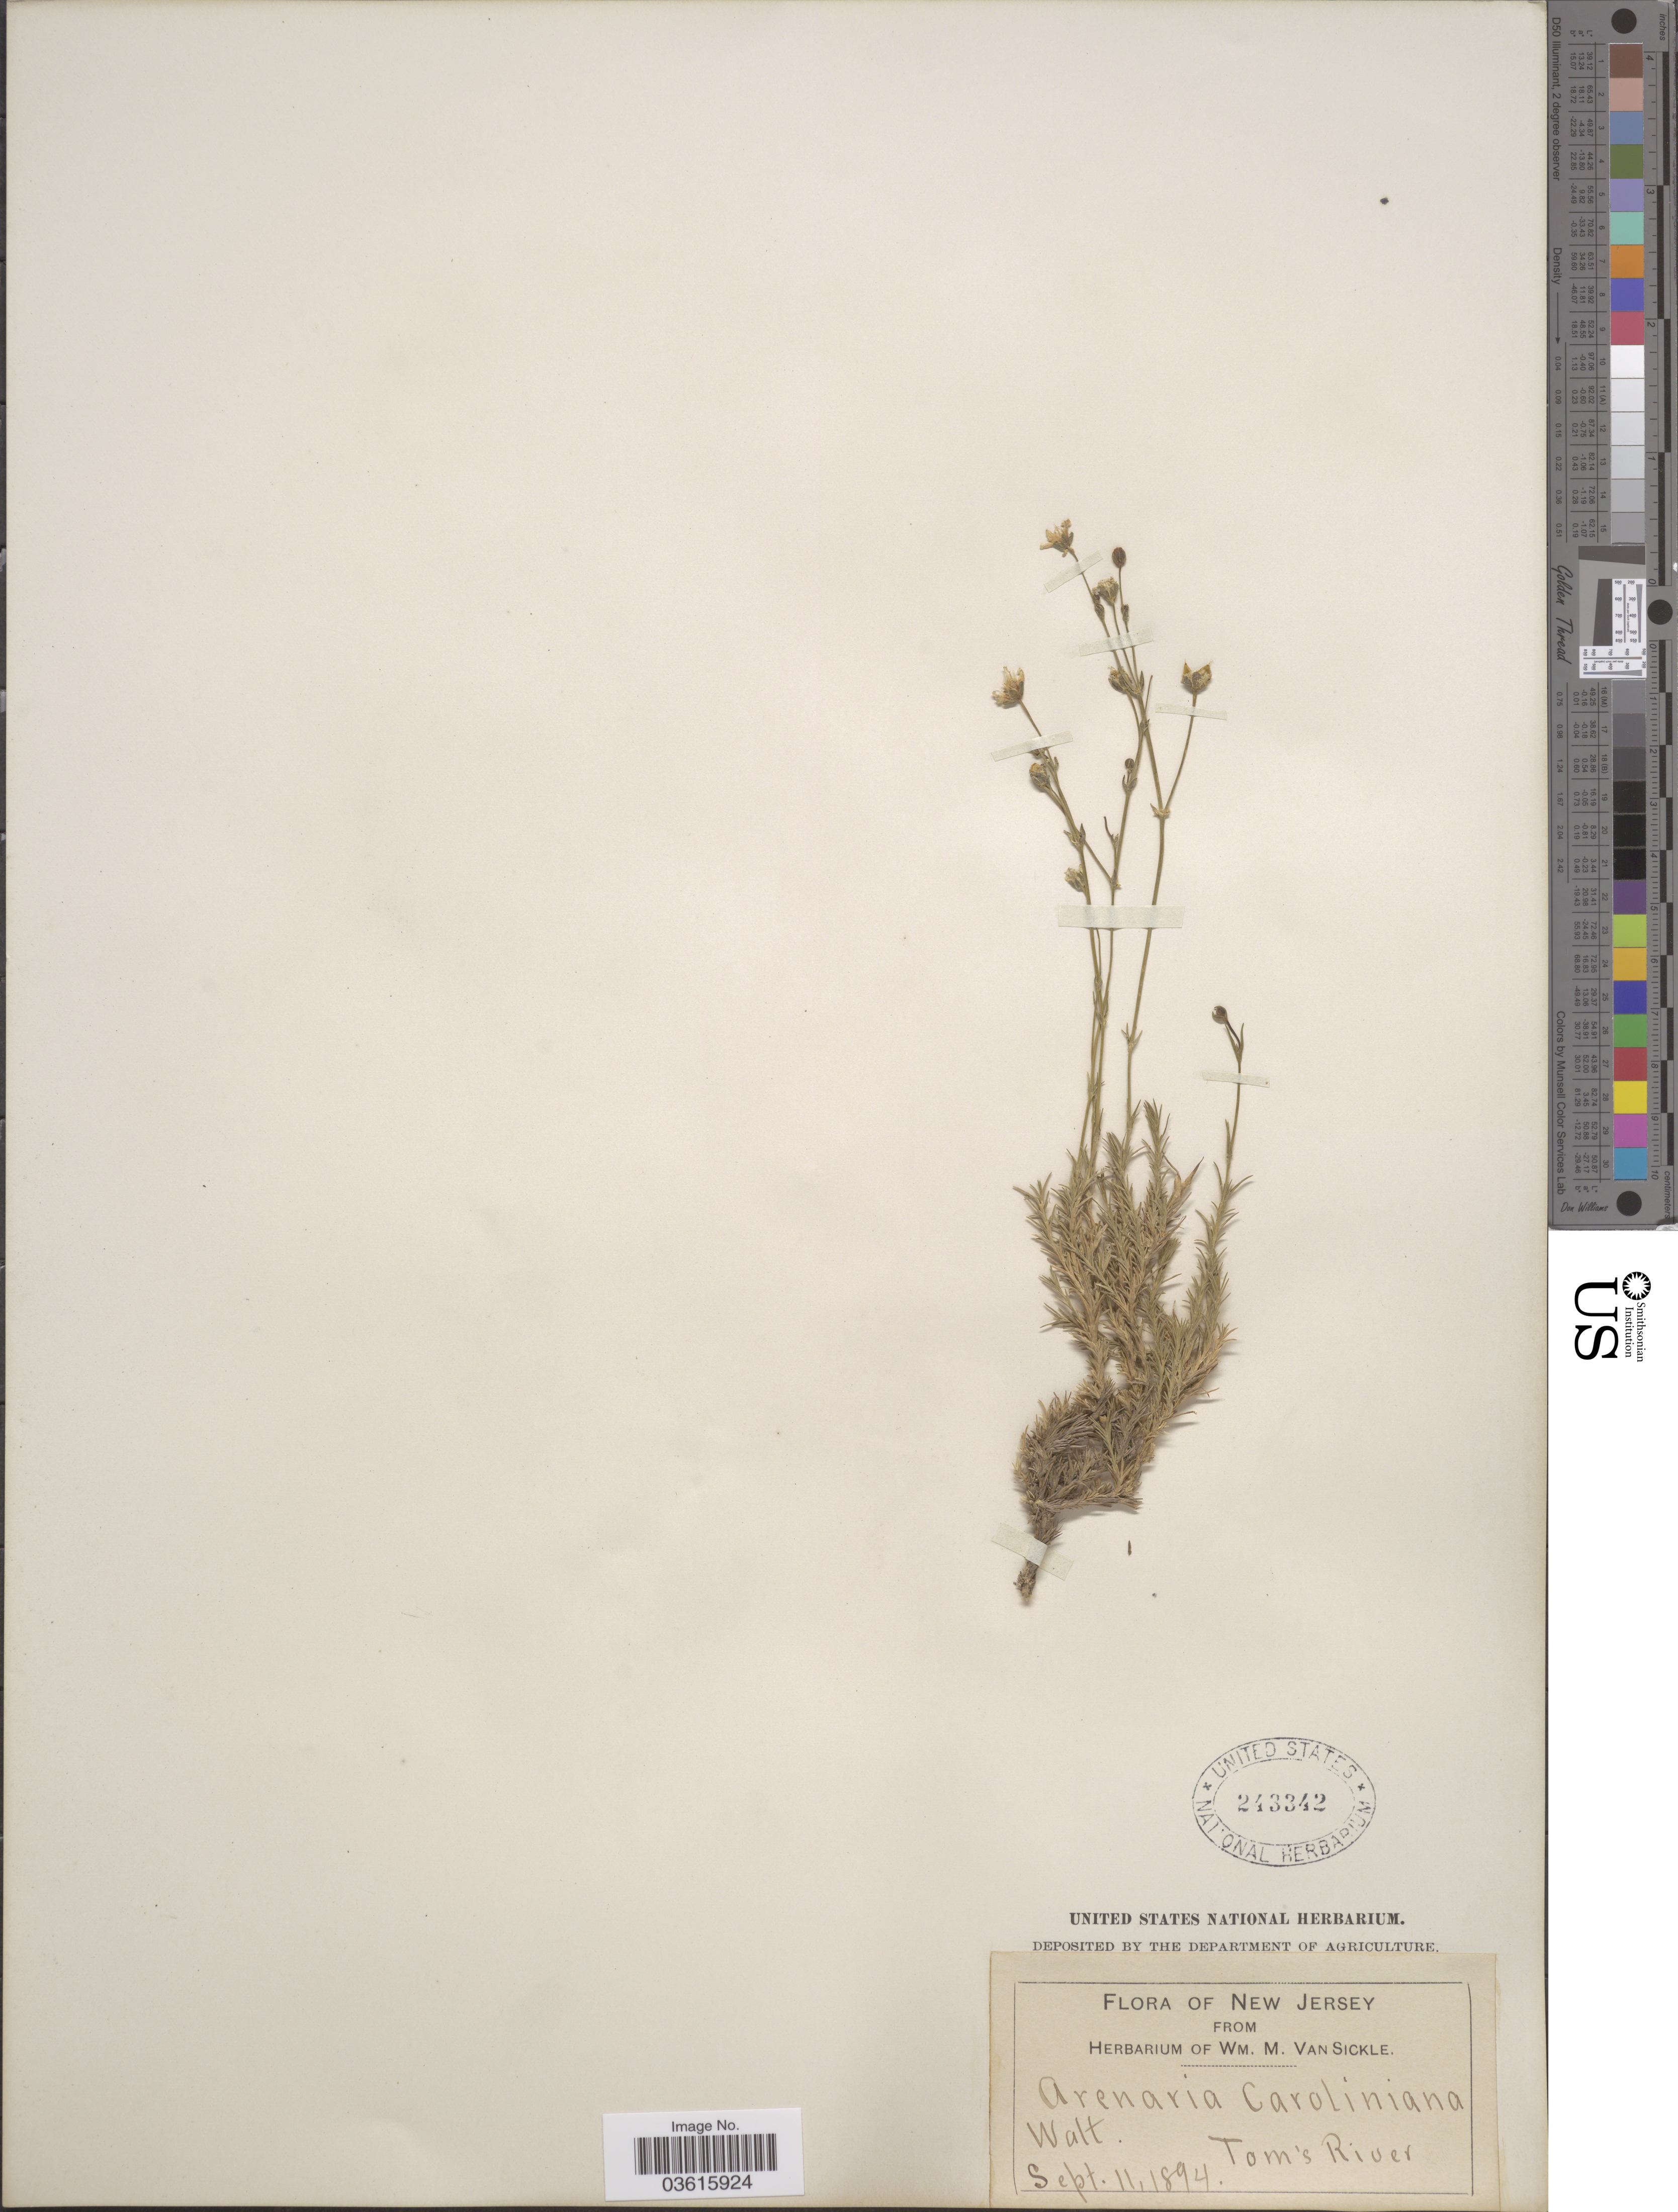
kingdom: Plantae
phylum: Tracheophyta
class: Magnoliopsida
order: Caryophyllales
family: Caryophyllaceae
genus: Minuartia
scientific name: Minuartia caroliniana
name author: (Walter) Mattf.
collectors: ex herb. Wm. M. Van Sickle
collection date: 1894-09-11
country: United States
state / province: New Jersey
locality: Tom's River.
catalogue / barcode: US 243342